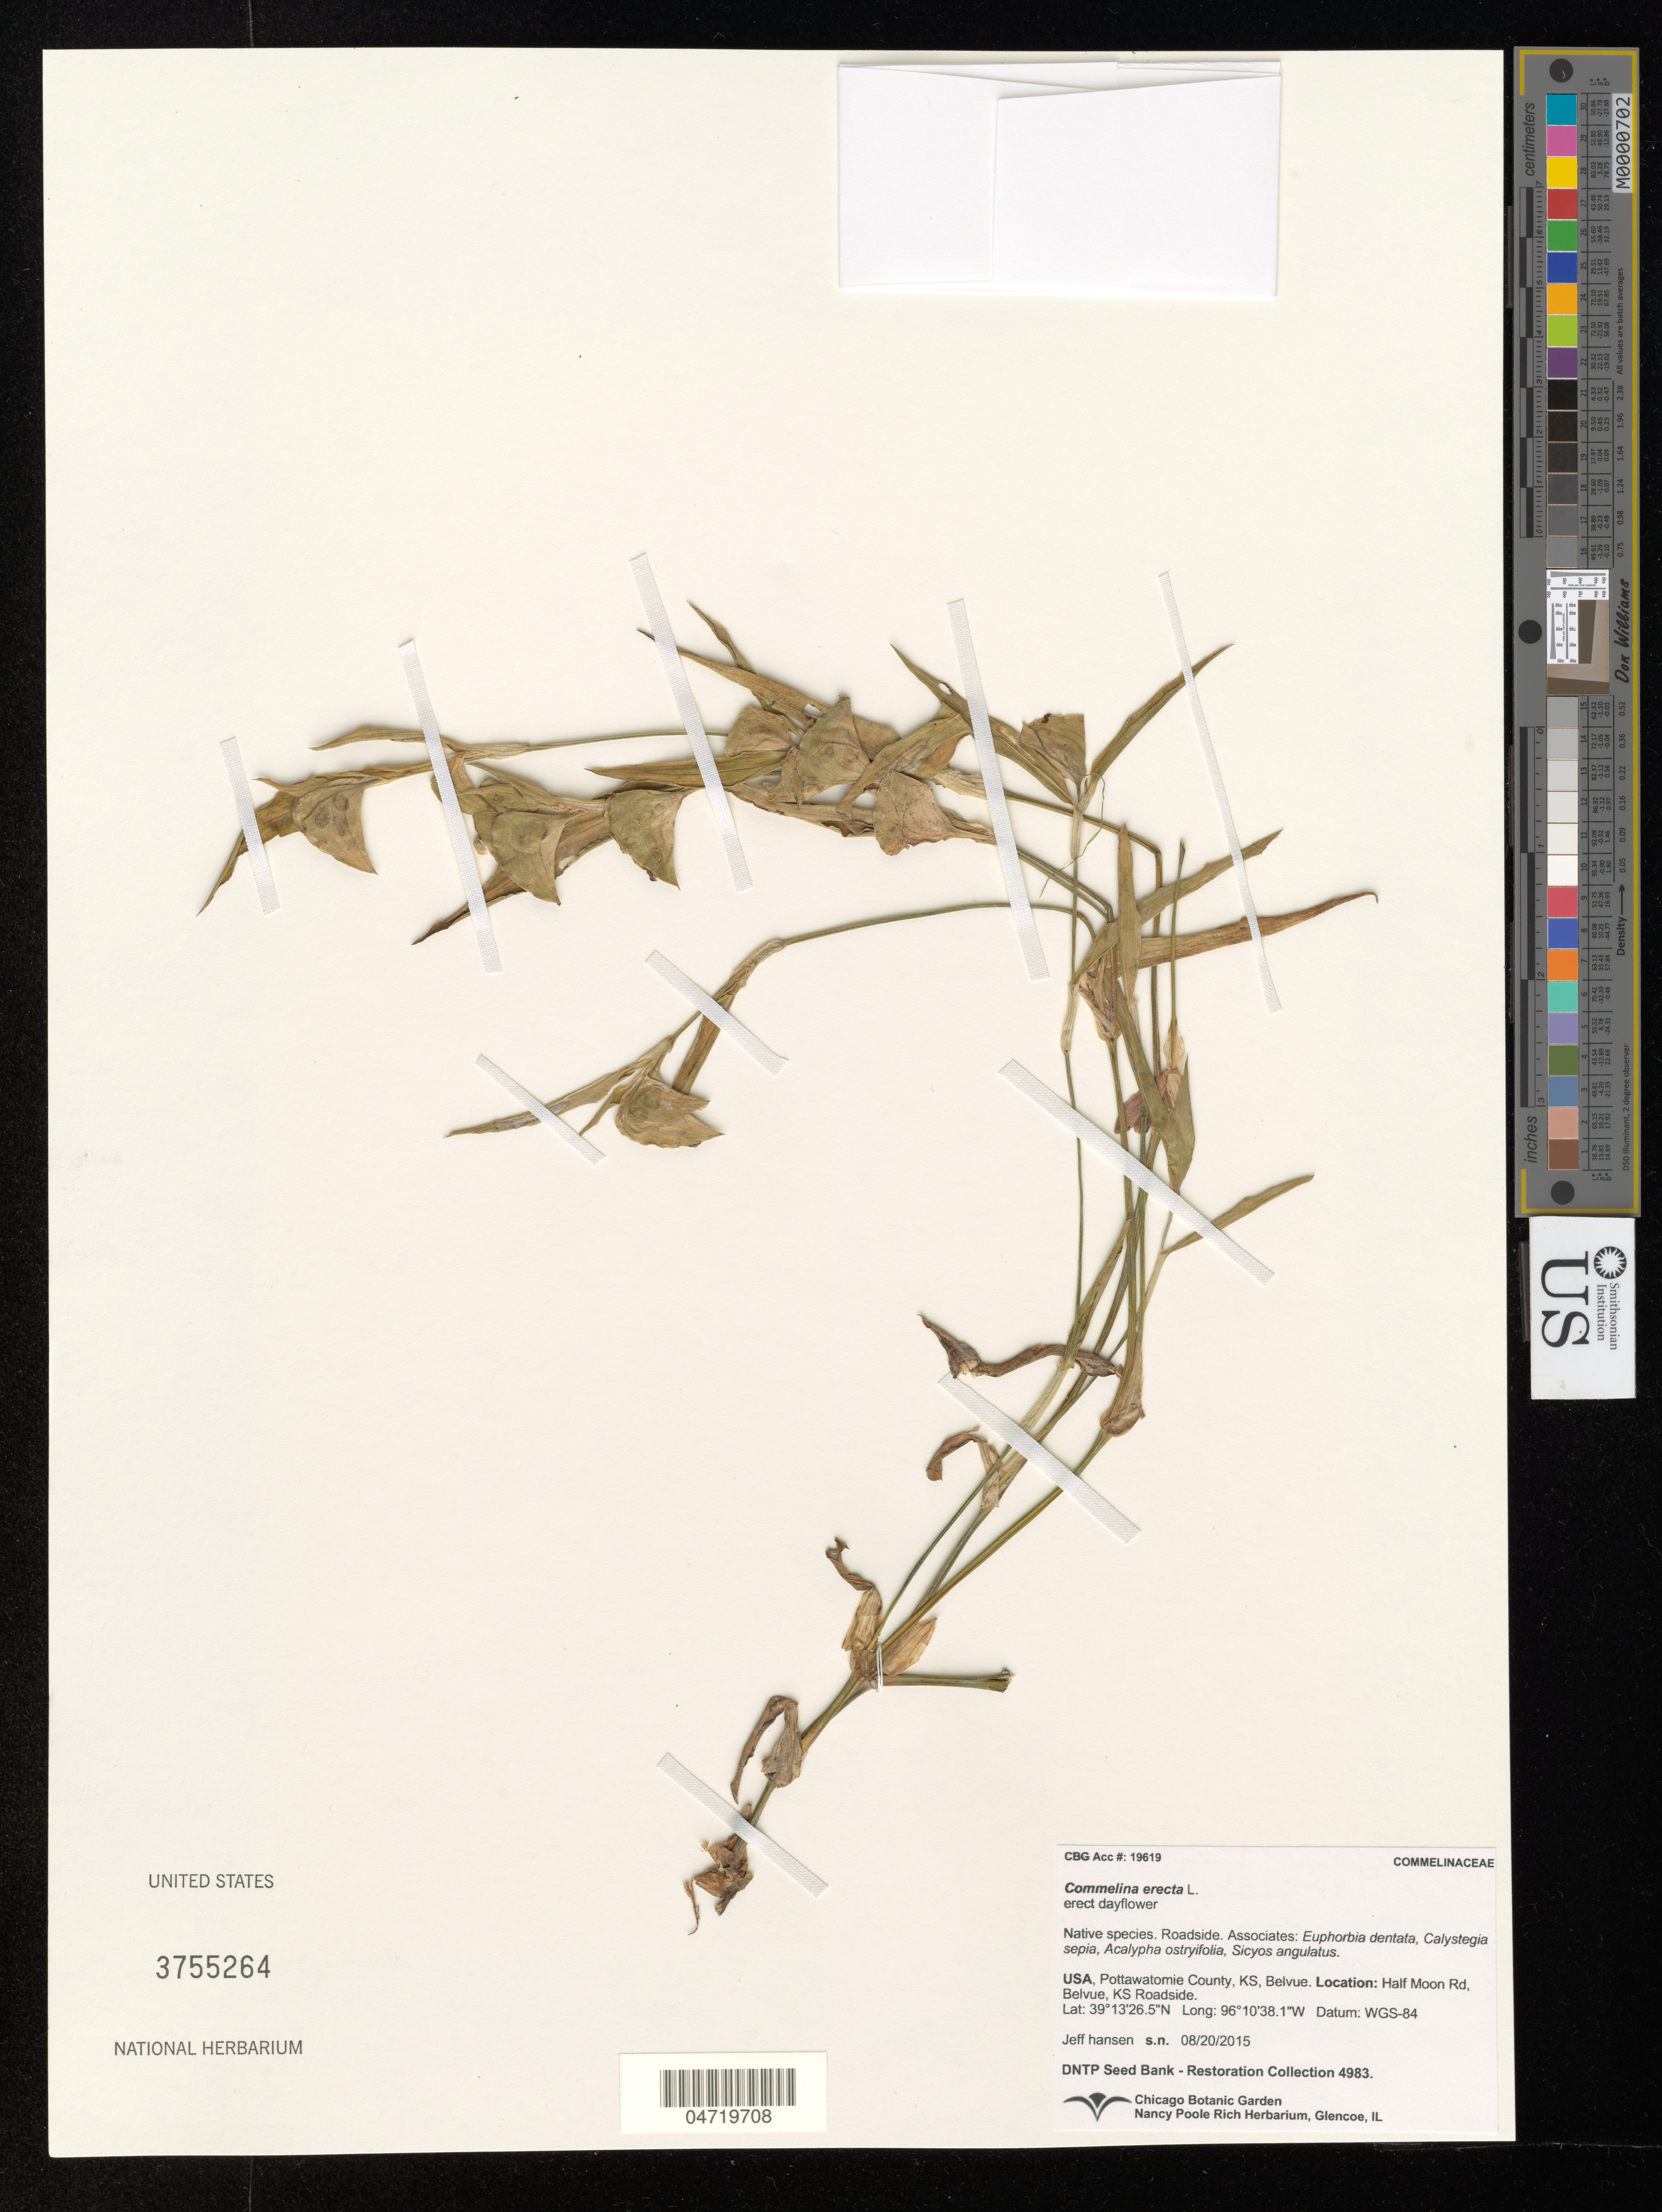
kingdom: Plantae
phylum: Tracheophyta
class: Liliopsida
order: Commelinales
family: Commelinaceae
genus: Commelina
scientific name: Commelina erecta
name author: L.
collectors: J. Hansen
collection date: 2015-08-20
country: United States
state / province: Kansas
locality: Pottawatornie County, KS, Belvue. Half Moon Rd, Belvue, S Roadside.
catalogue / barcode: US 3755264